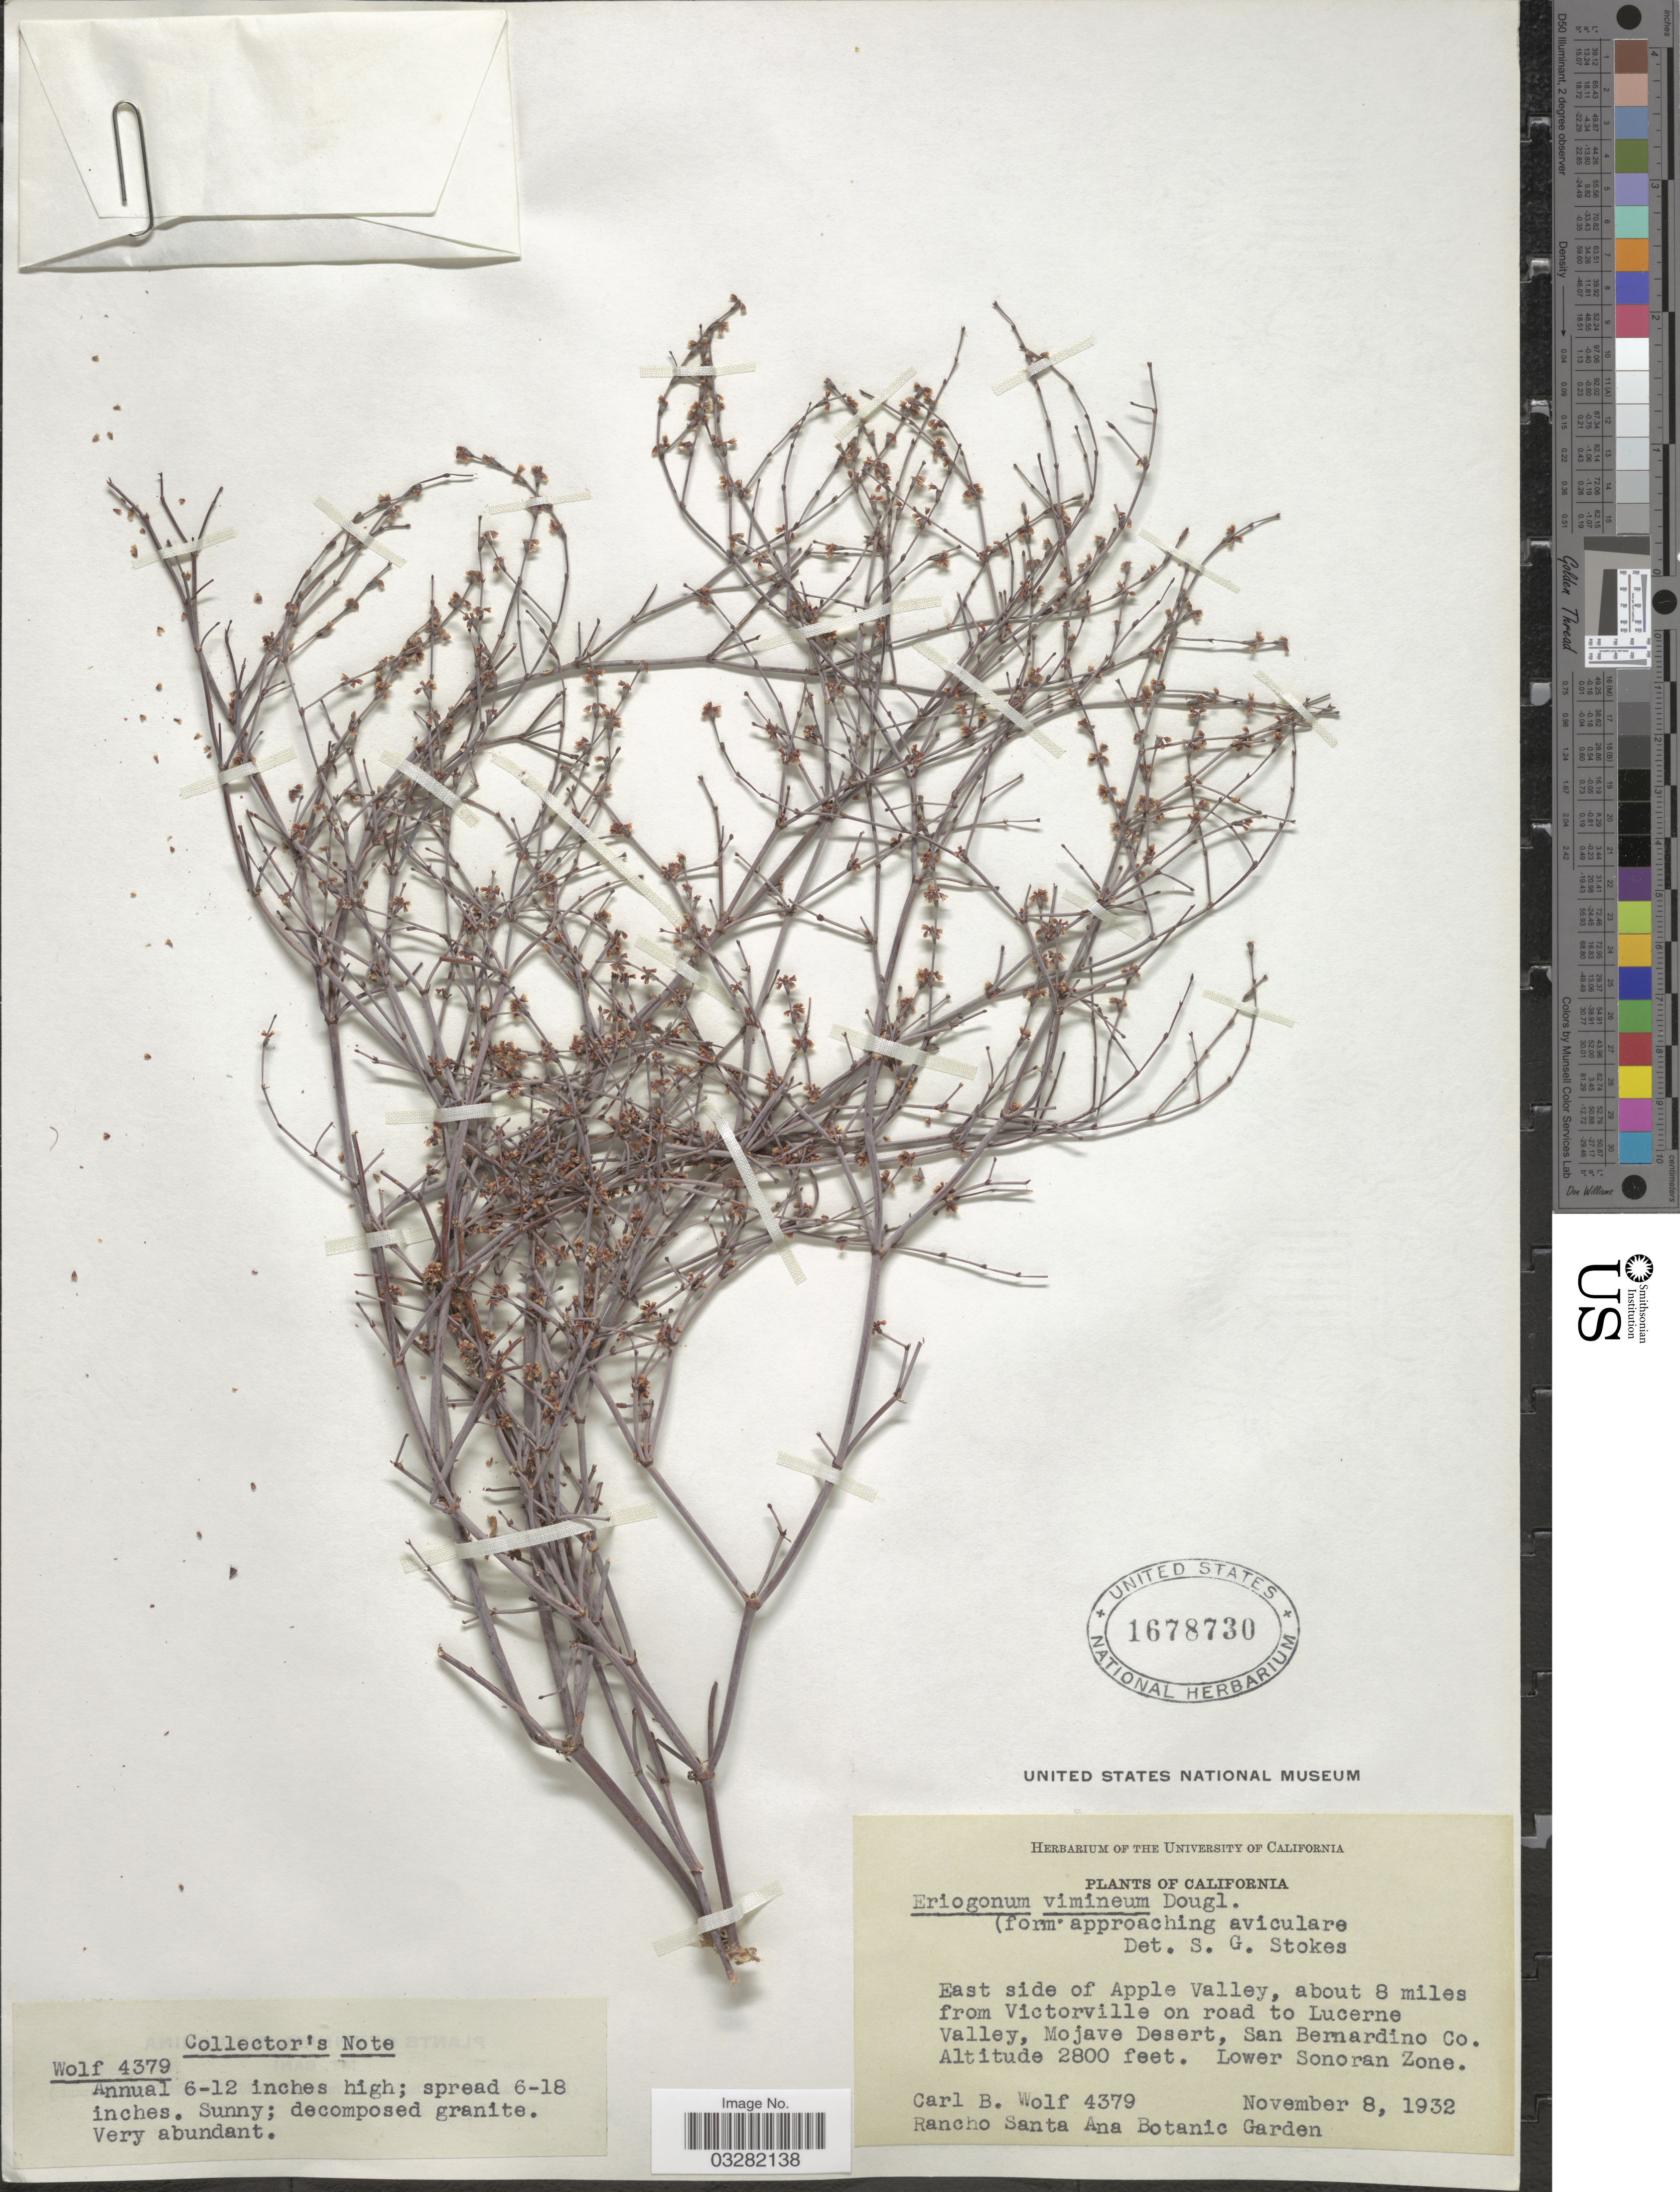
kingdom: Plantae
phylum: Tracheophyta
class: Magnoliopsida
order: Caryophyllales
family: Polygonaceae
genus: Eriogonum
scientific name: Eriogonum vimineum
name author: Douglas ex Benth.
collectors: C. B. Wolf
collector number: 4379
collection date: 1932-11-08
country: United States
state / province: California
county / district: San Barnadino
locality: East side of Apple Valley, about 8 miles from Victorville on road to Lucerne Valley, Mojave Desert, San Bernardino Co. Lower Sonoran Zone.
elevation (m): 853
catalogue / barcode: US 1678730